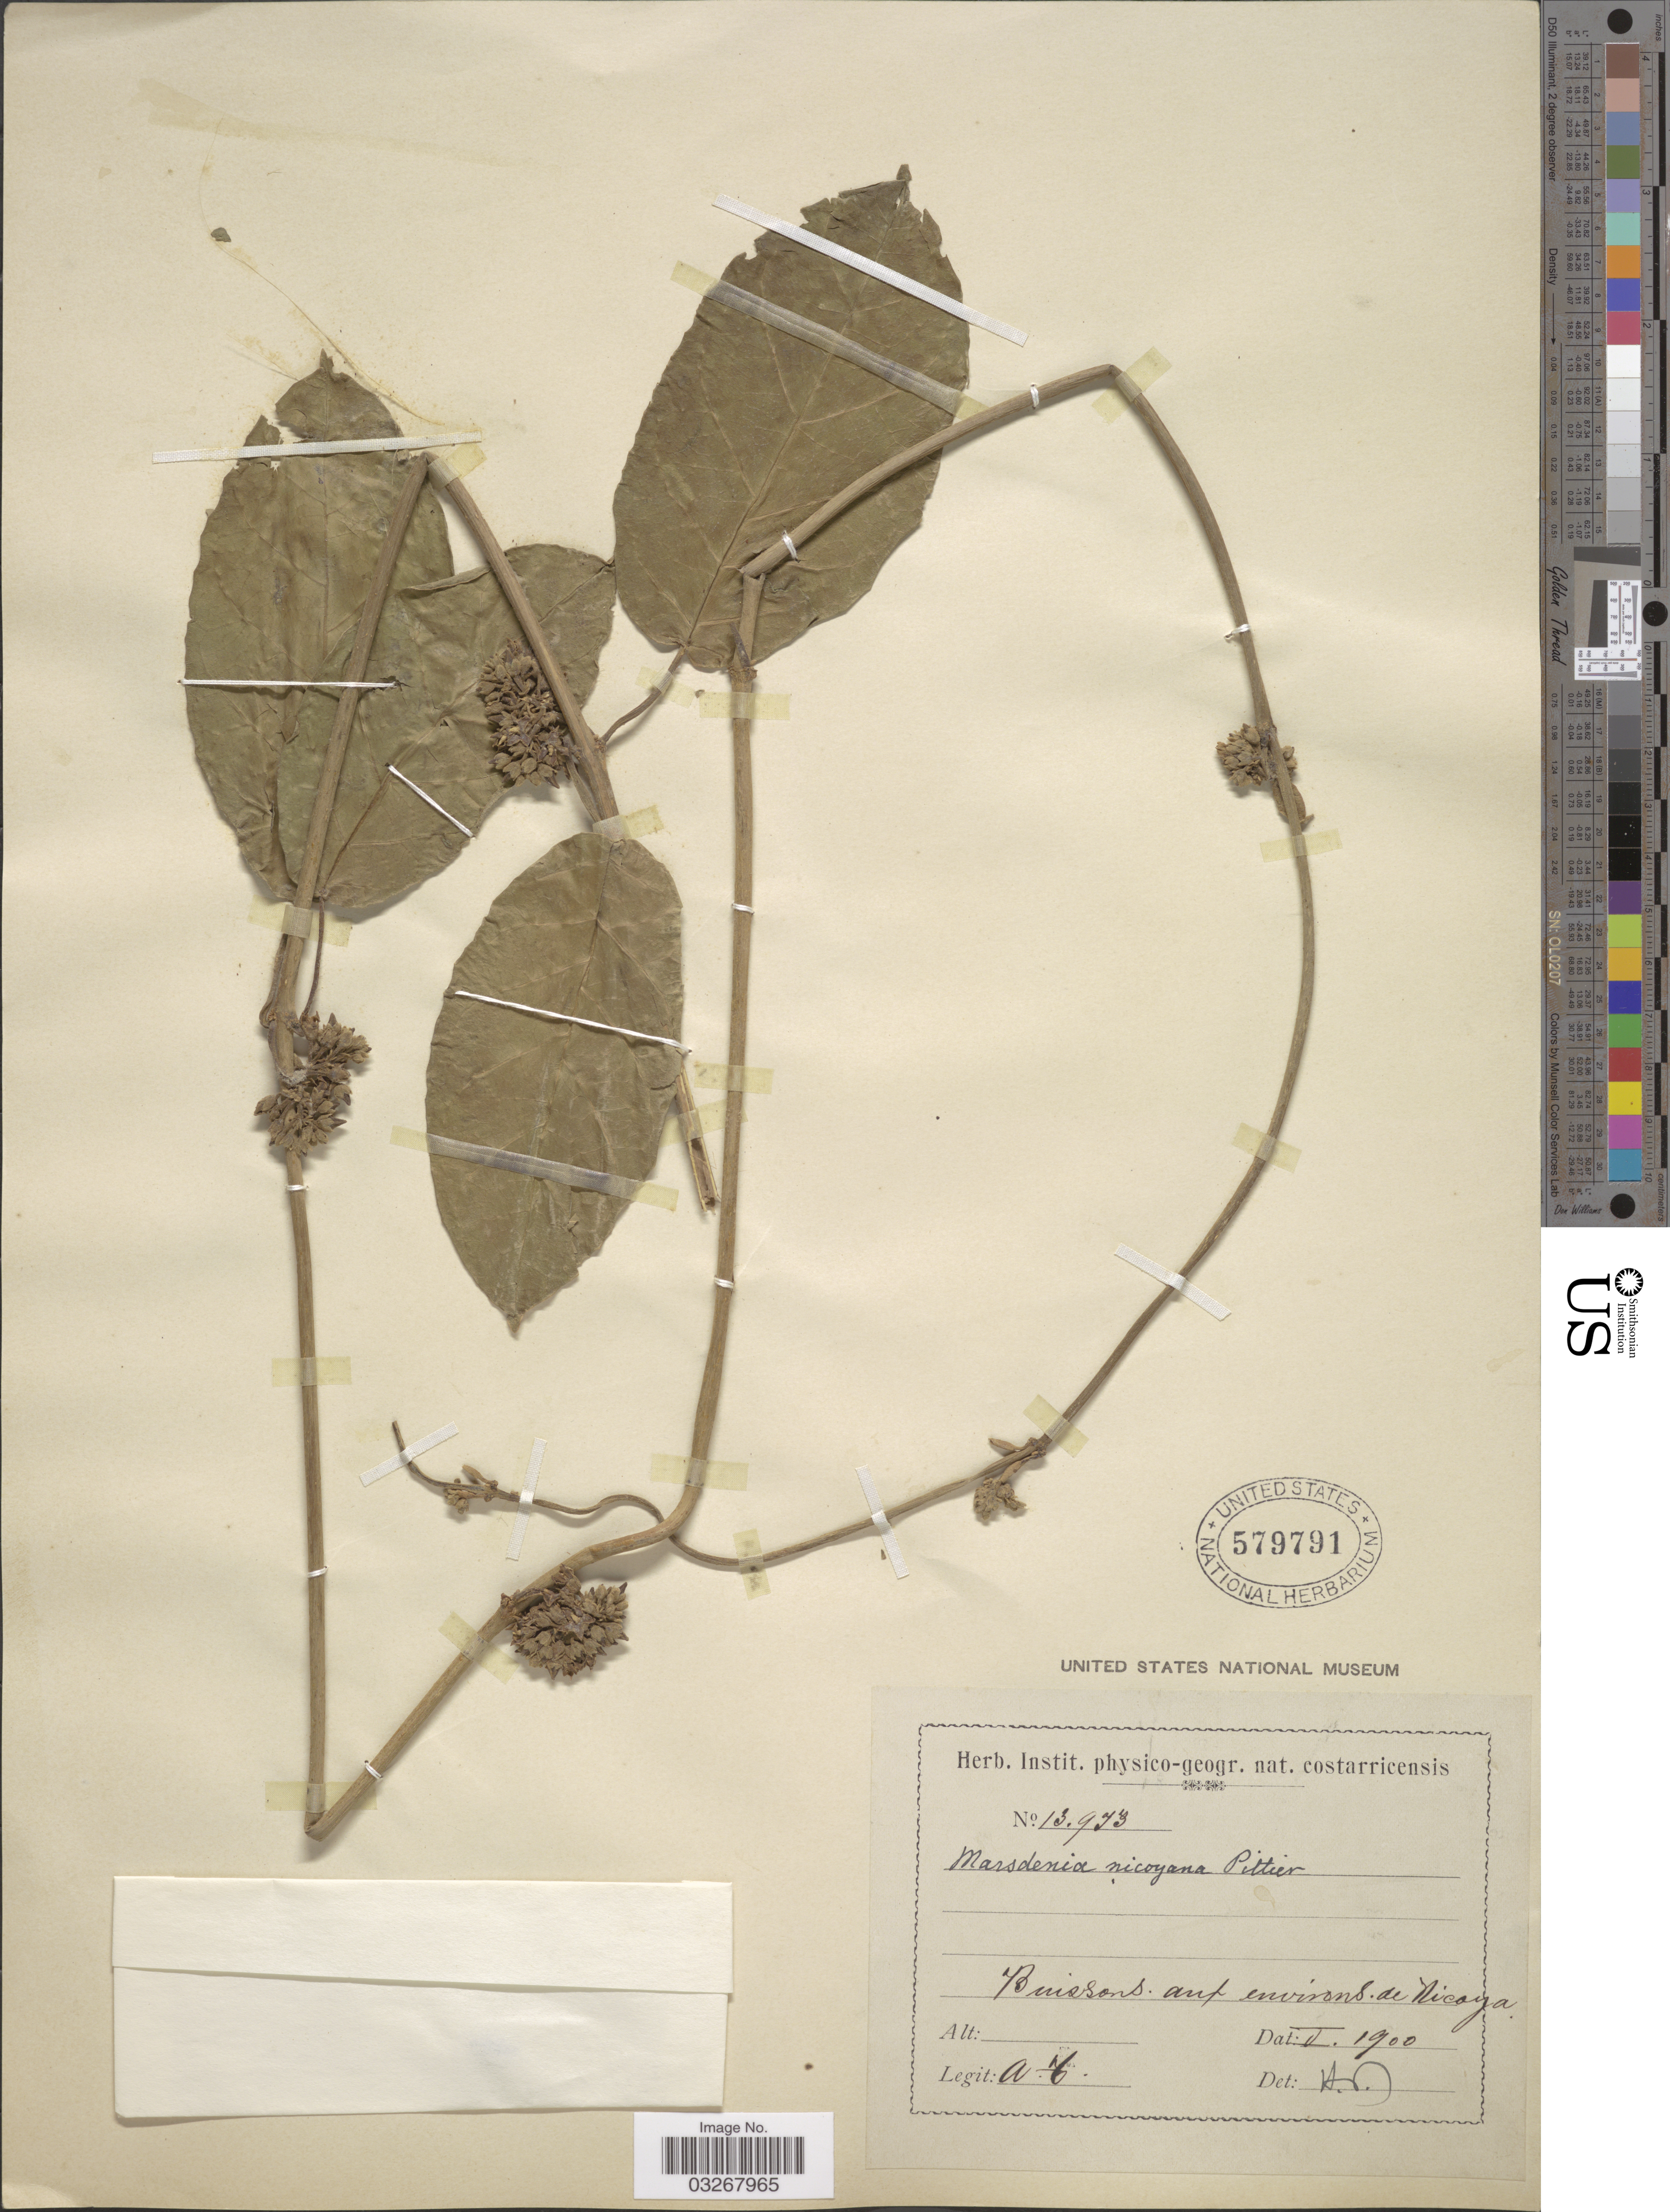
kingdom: Plantae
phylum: Tracheophyta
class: Magnoliopsida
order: Gentianales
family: Apocynaceae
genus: Marsdenia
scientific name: Marsdenia nicoyana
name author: Pittier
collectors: A. T.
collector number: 13973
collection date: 1900-05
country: Costa Rica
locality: Buissons aux environs de Nicoya.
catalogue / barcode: US 579791